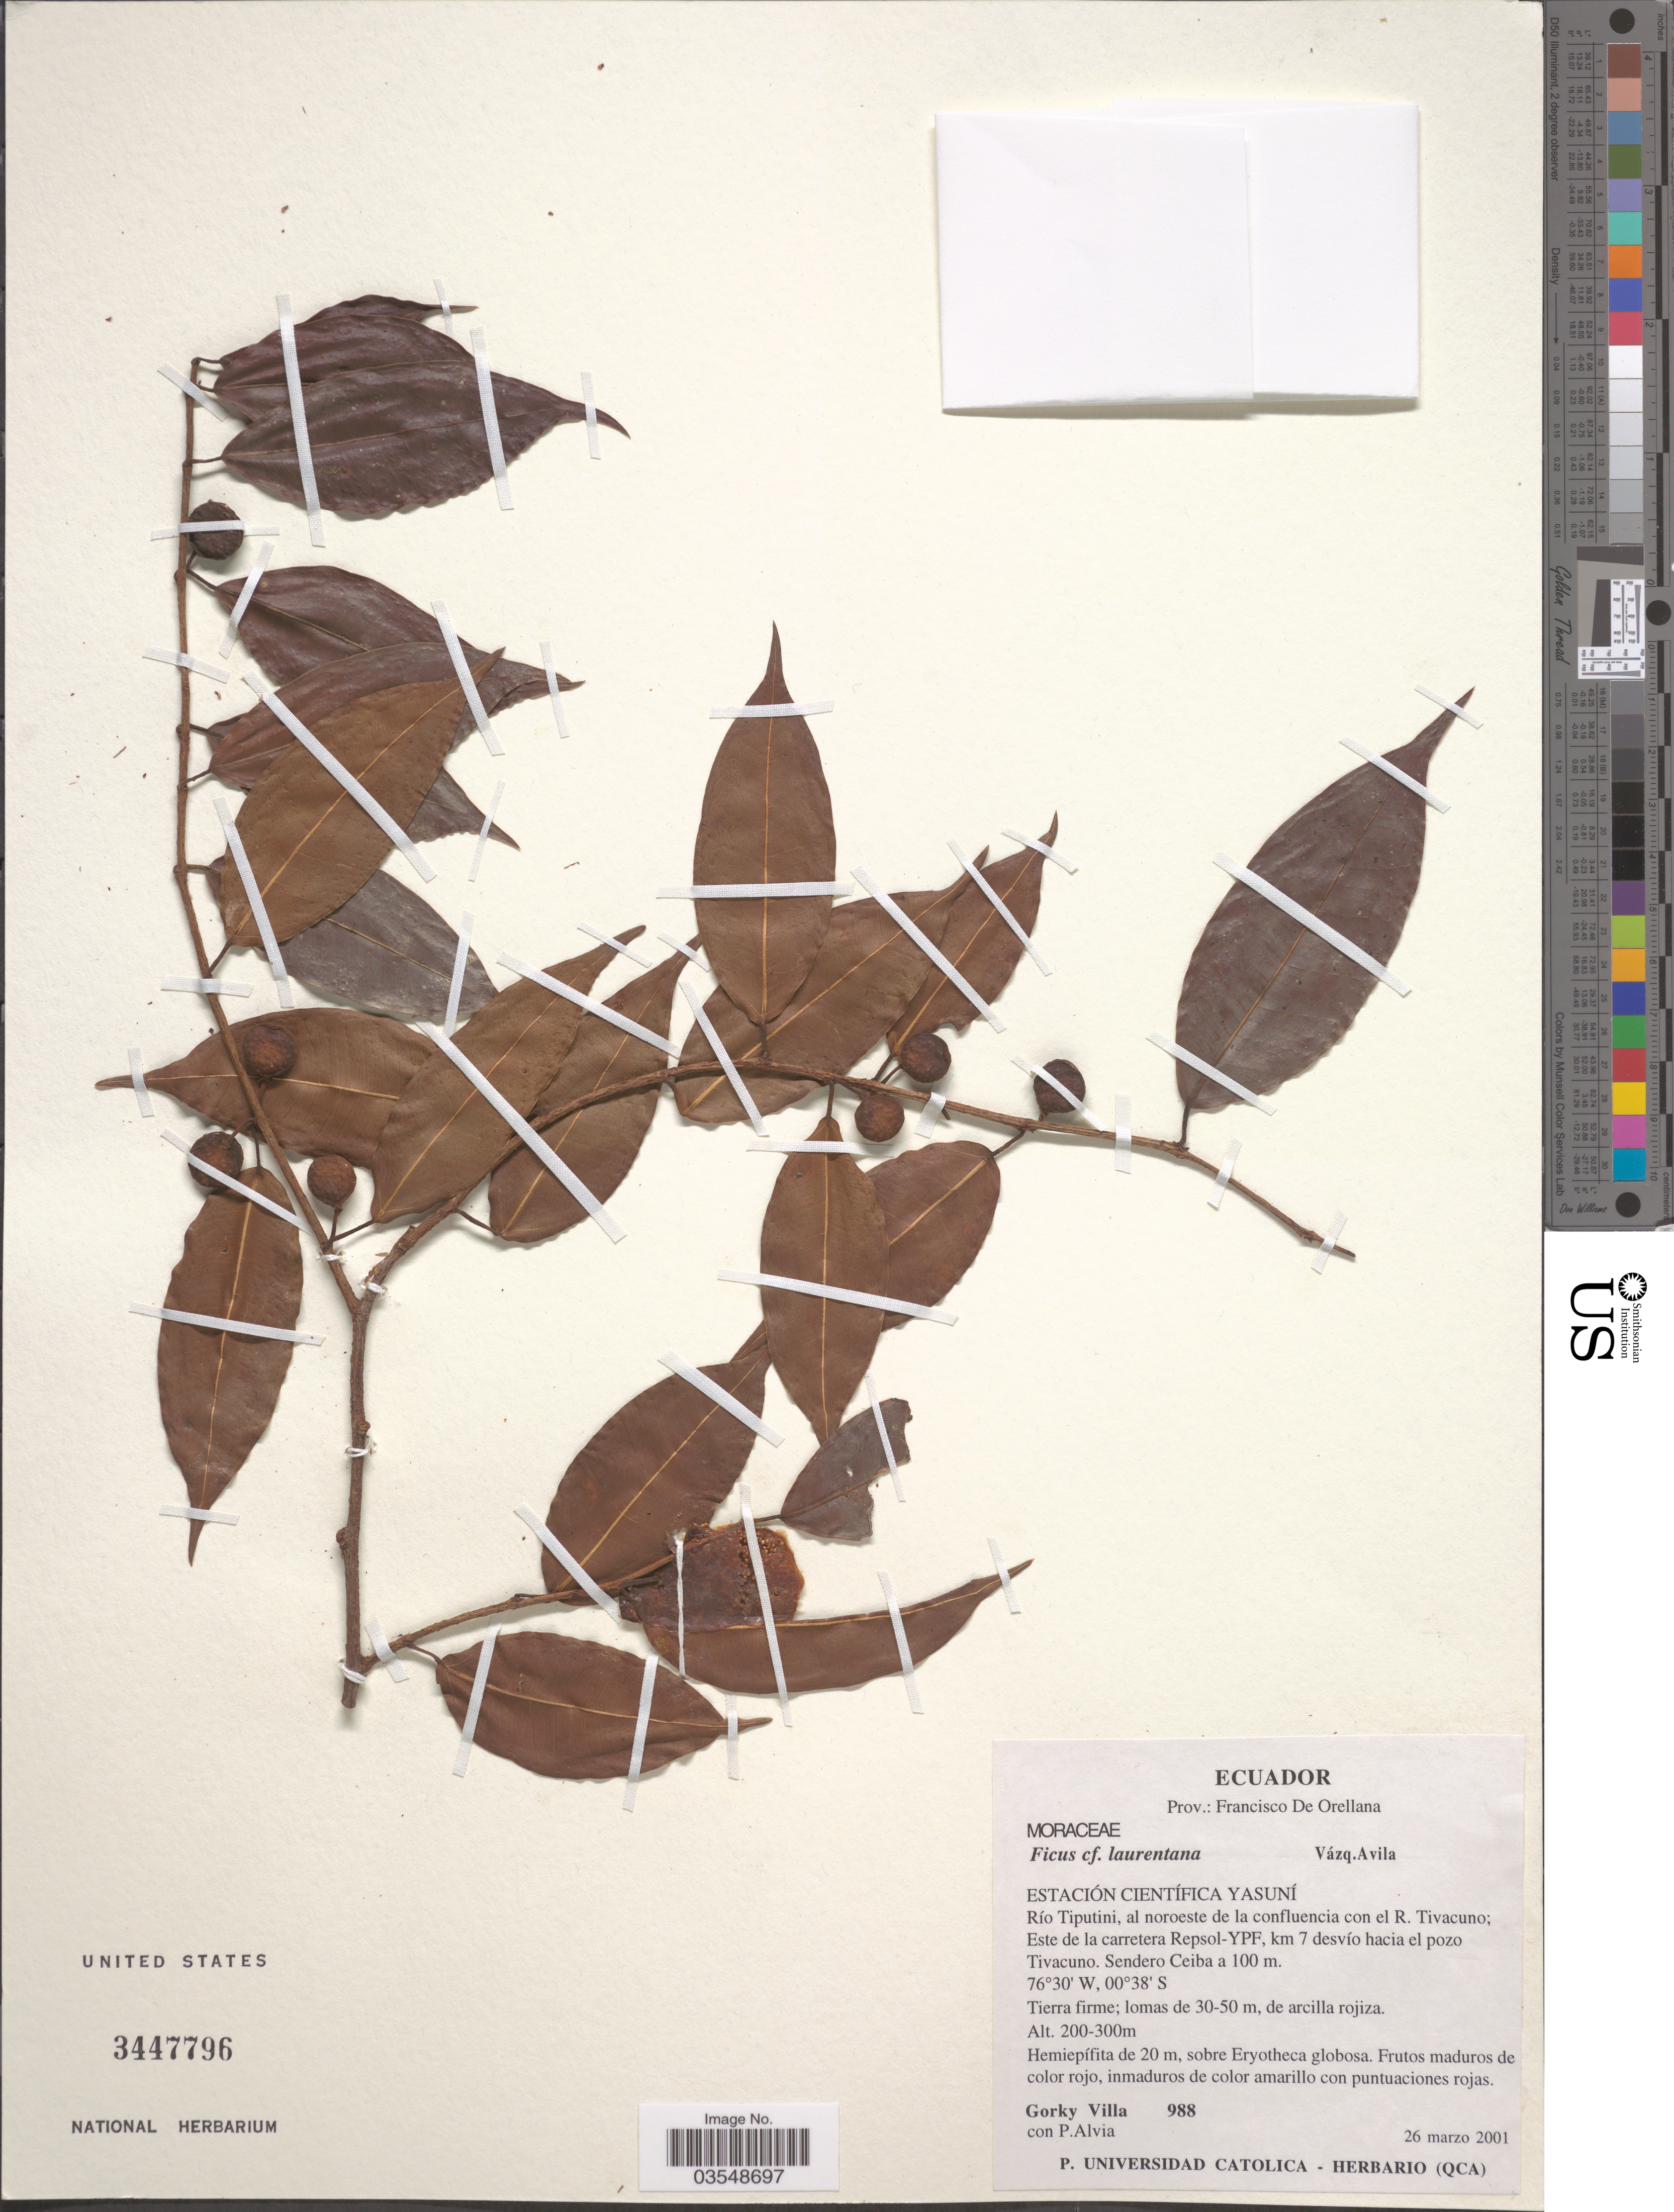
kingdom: Plantae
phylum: Tracheophyta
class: Magnoliopsida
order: Rosales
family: Moraceae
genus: Ficus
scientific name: Ficus lauretana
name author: Vázq. Avila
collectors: G. Villa & P. Alvia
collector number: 988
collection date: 2001-03-26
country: Ecuador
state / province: Orellana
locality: Prov.: Francisco De Orellana. Estación Científica Yasuní. Río Tiputini, al noroeste de la confluencia con el R. Tivacuno; Este de la carretera Repsol-YPF, km 7 desvío hacia el pozo Tivacuno. Sendero Ceiba a 100 m.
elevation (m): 200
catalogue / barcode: US 344796